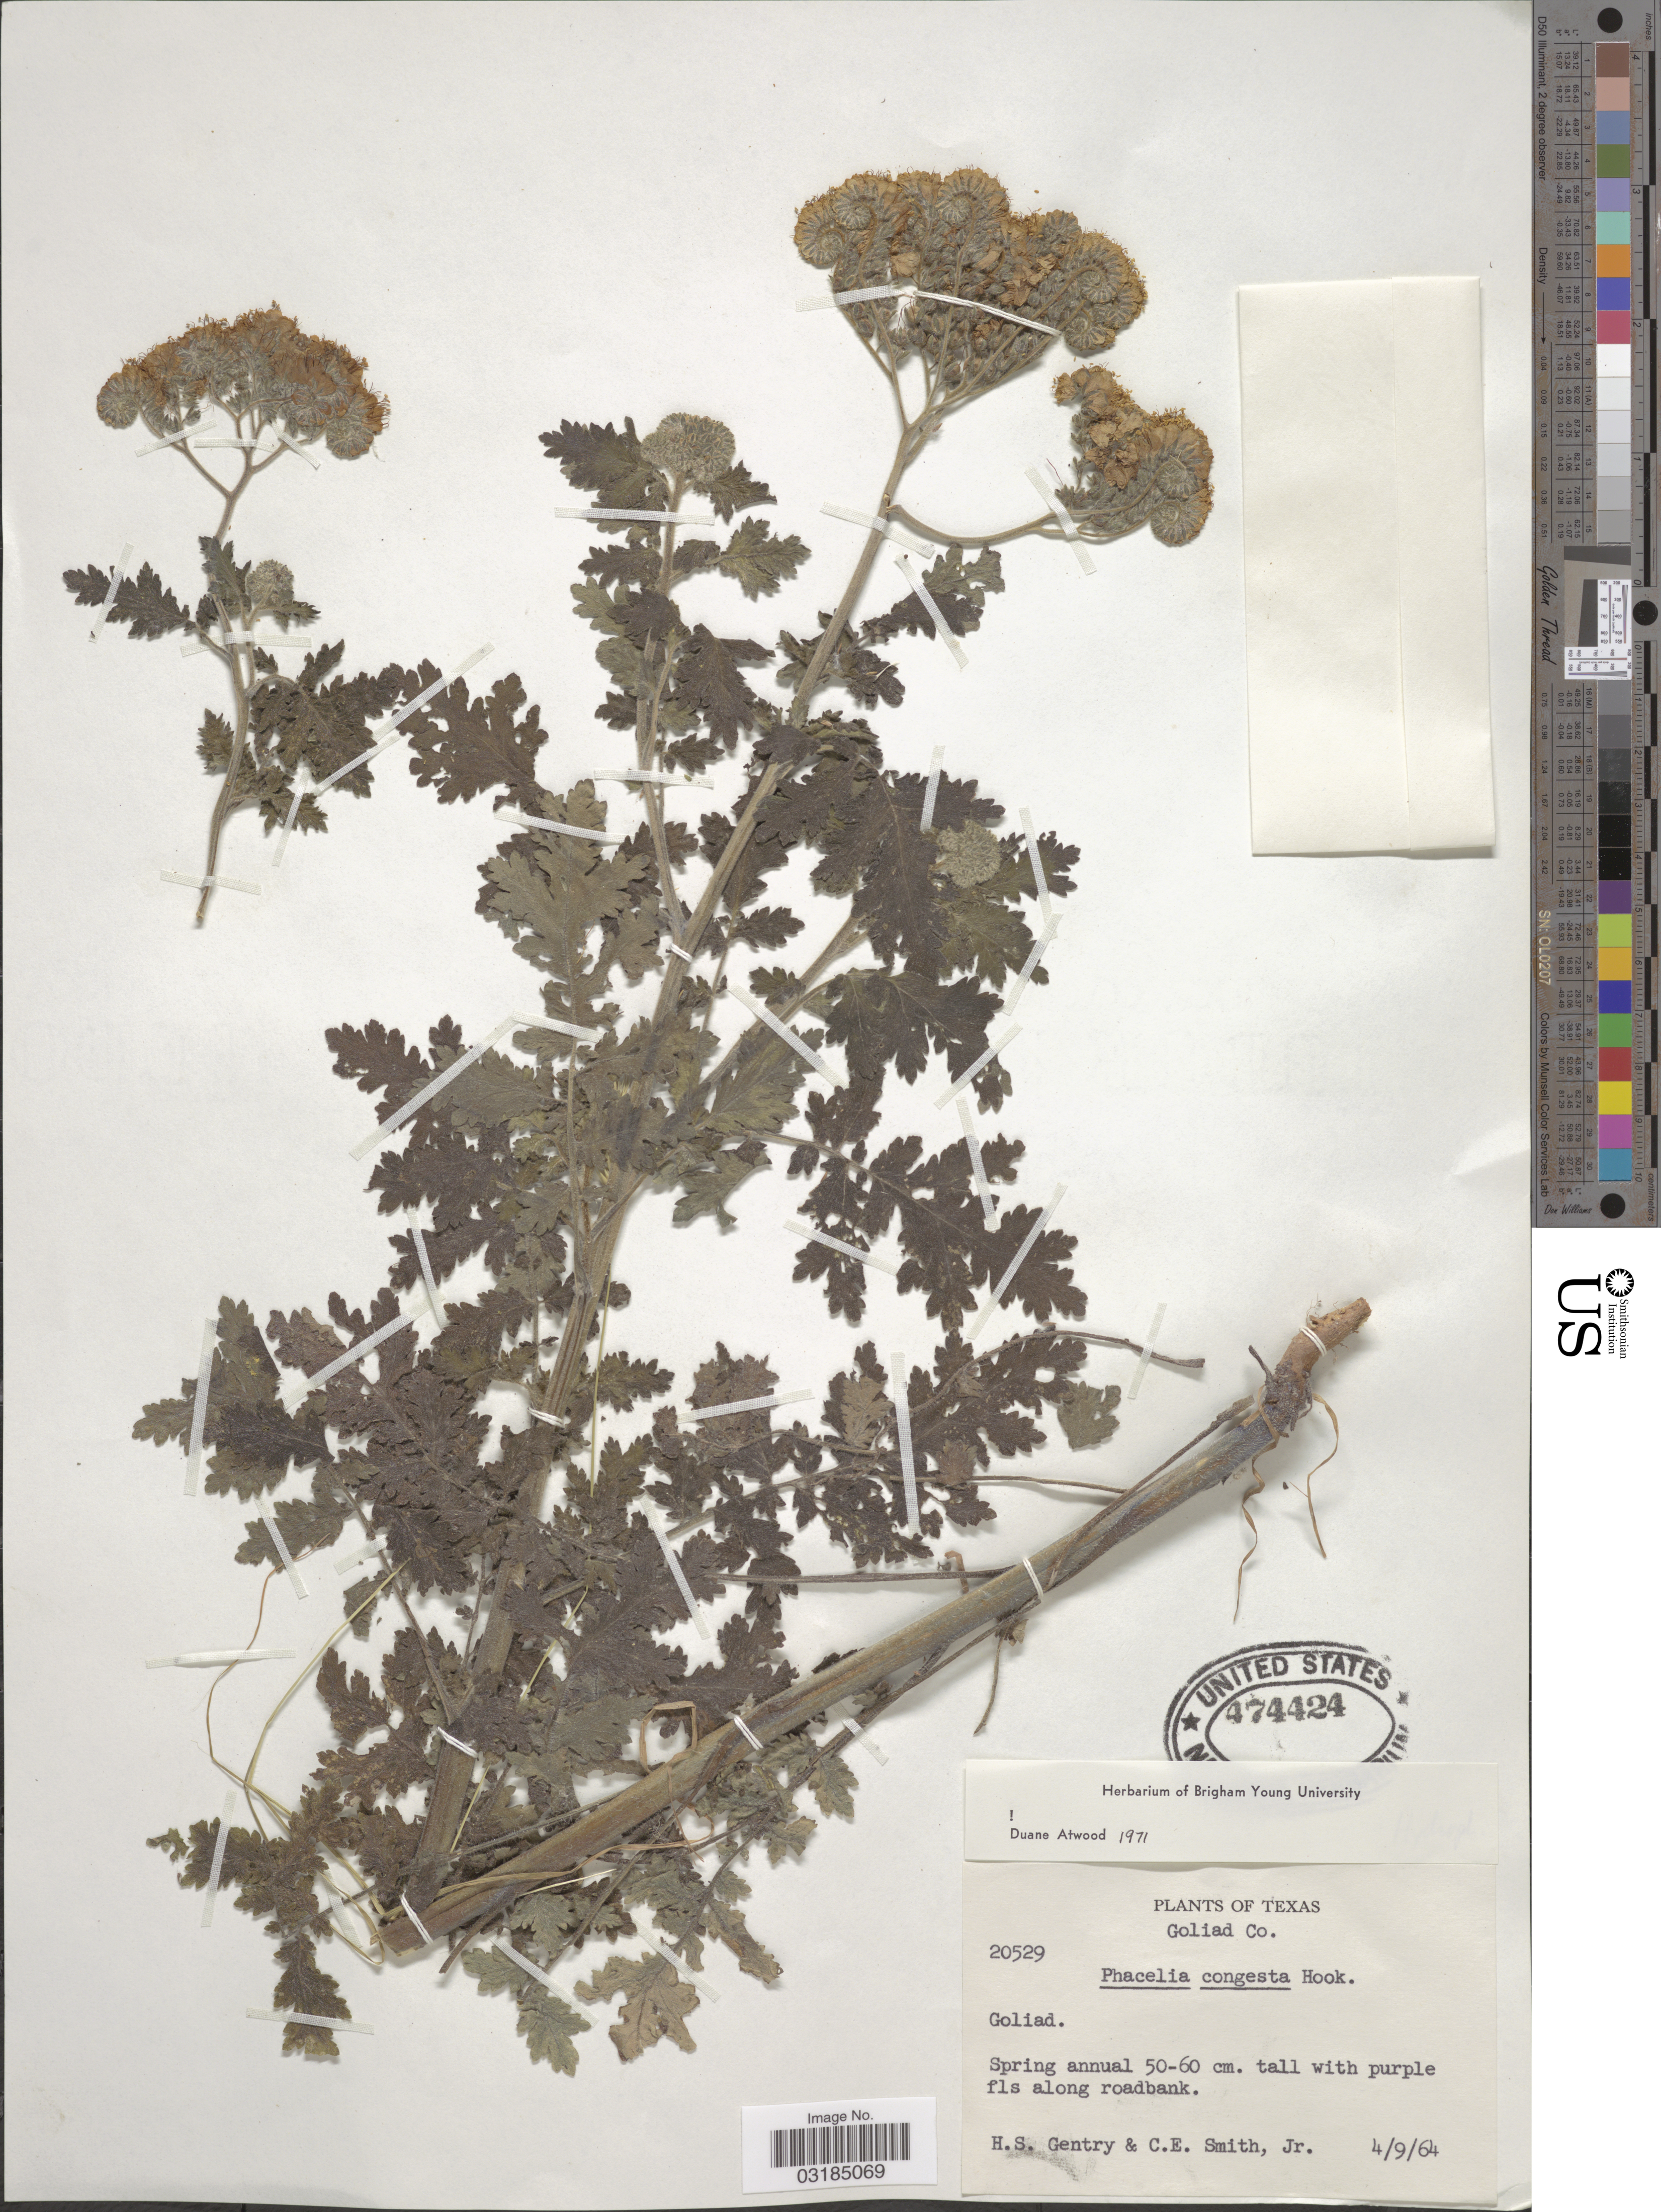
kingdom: Plantae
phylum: Tracheophyta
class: Magnoliopsida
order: Boraginales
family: Hydrophyllaceae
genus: Phacelia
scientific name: Phacelia congesta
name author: Hook.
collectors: H. S. Gentry & C. E. Smith Jr.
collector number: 20529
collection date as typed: Transcribed d/m/y: 9/4/64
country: United States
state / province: Texas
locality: Goliad Co. Goliad.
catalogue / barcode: US 474424